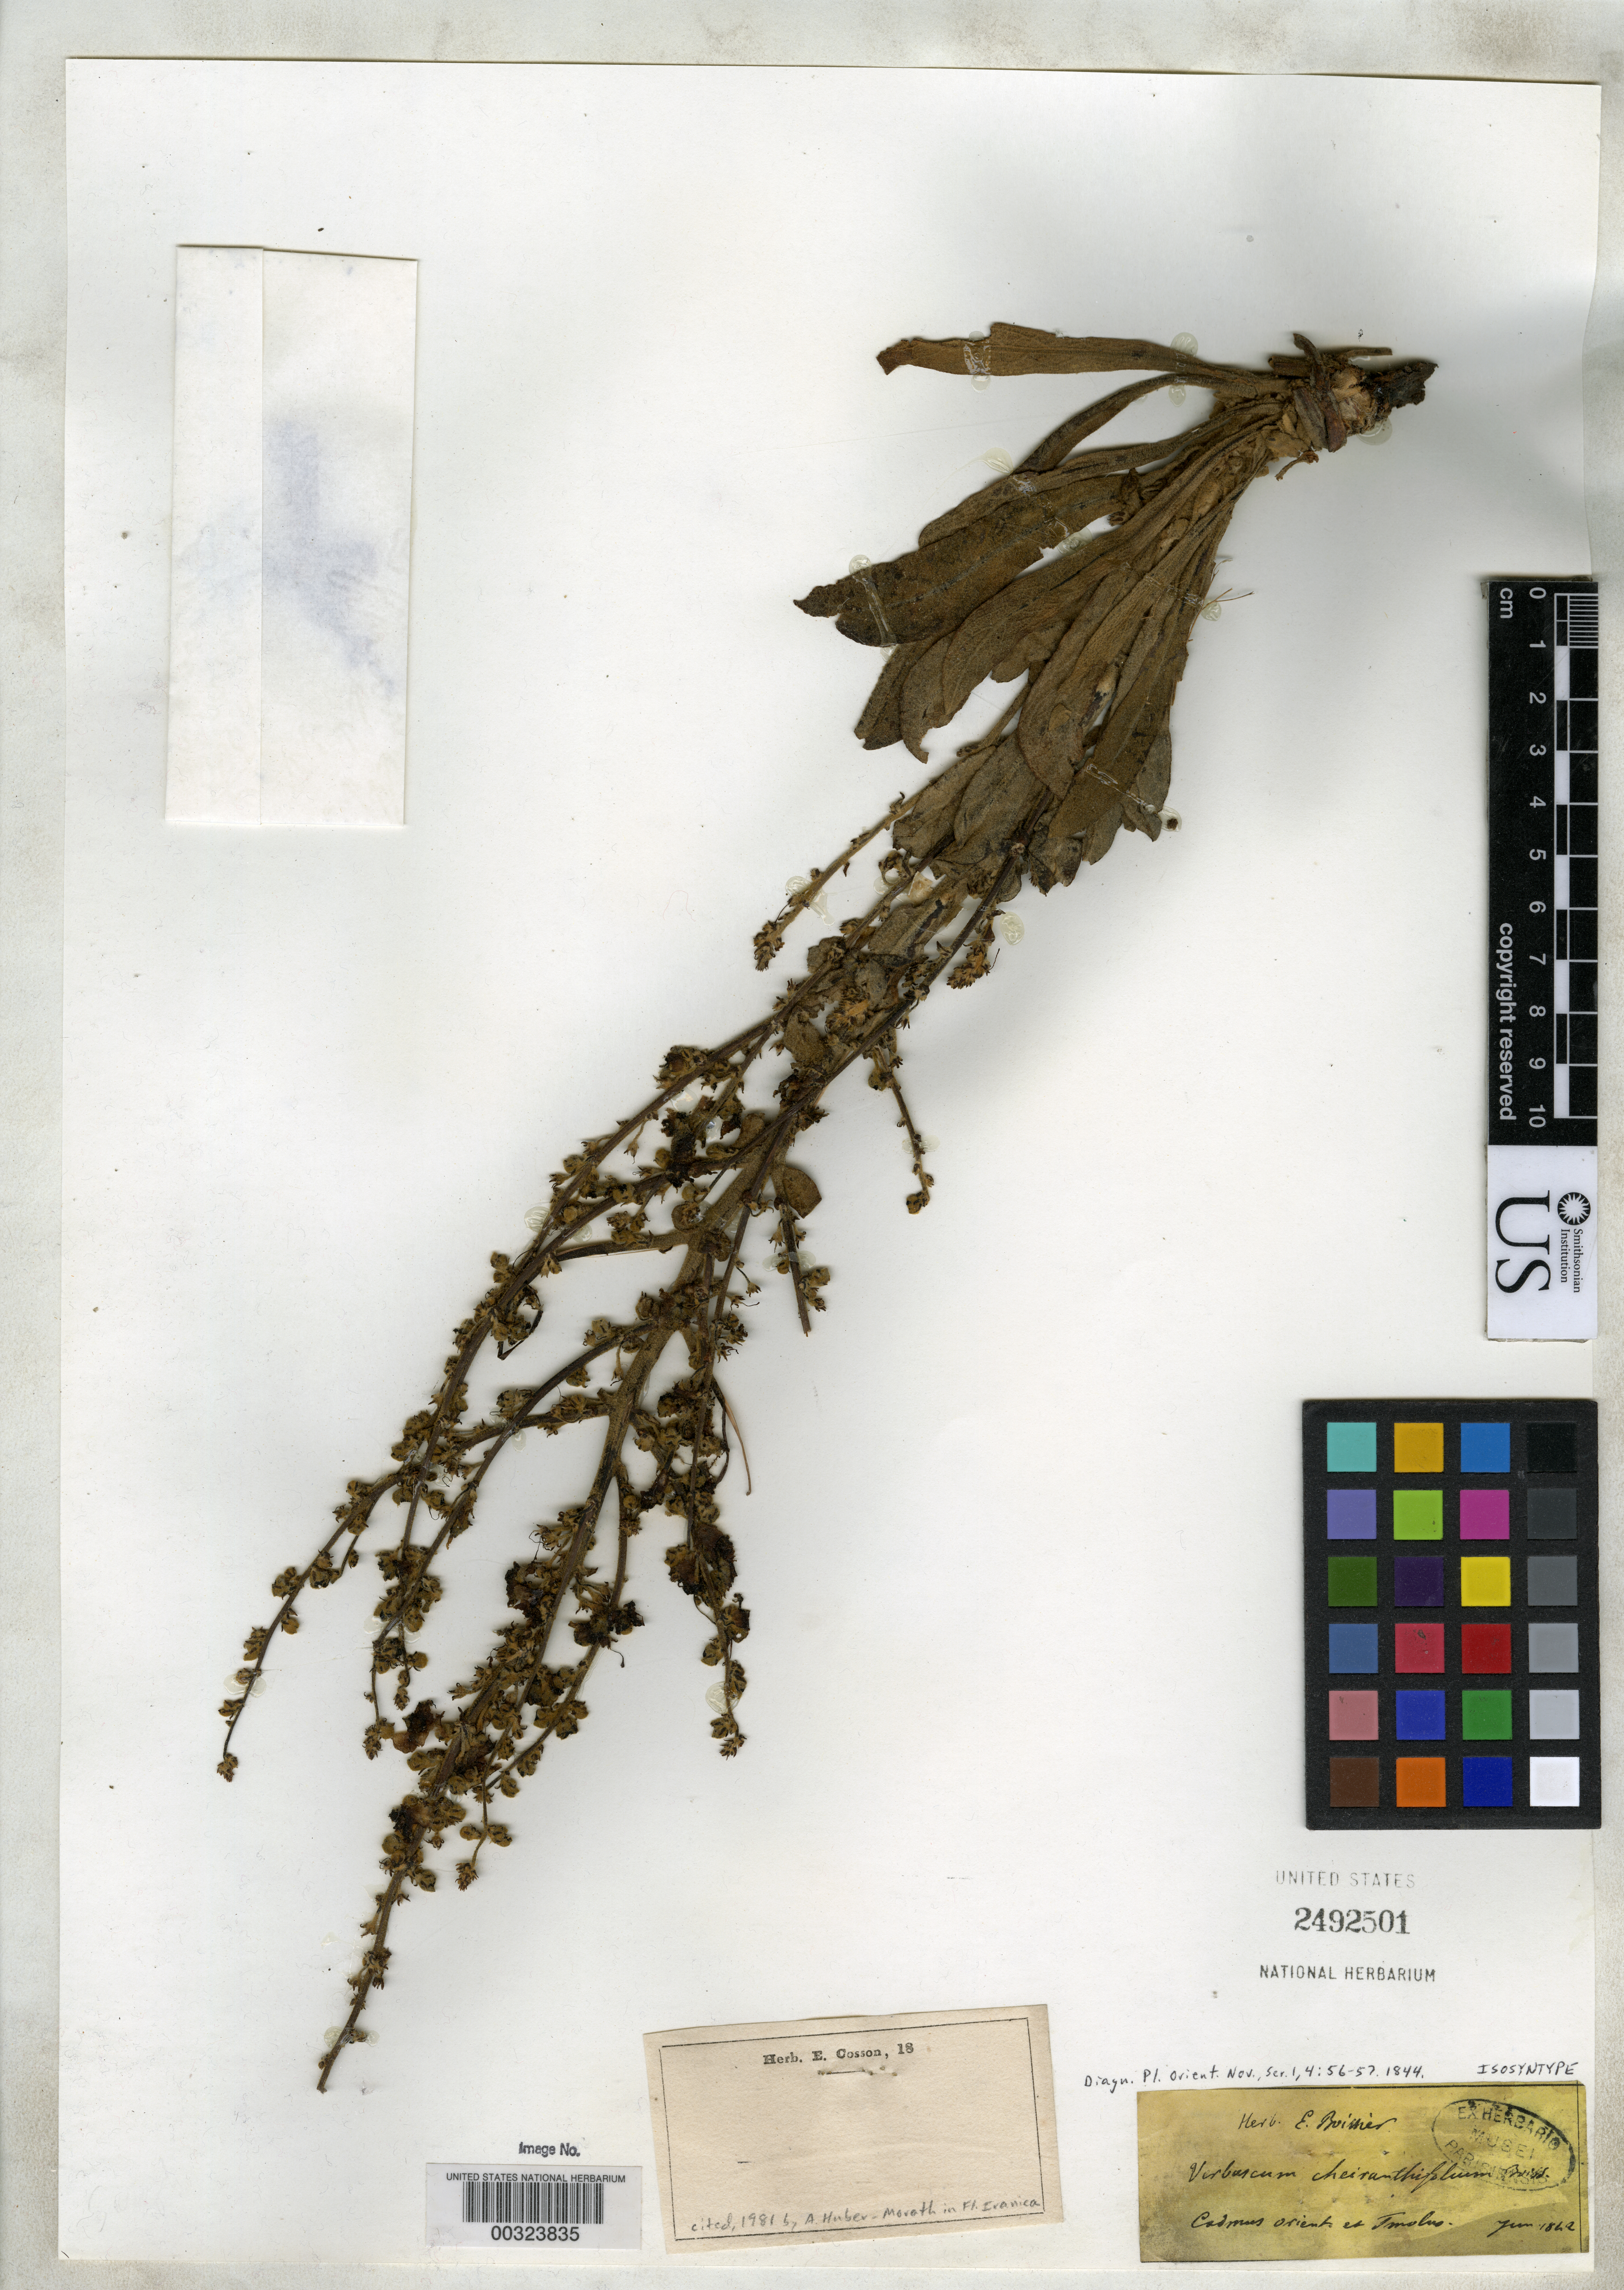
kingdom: Plantae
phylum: Tracheophyta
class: Magnoliopsida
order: Lamiales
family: Scrophulariaceae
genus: Verbascum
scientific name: Verbascum cheiranthifolium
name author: Boiss.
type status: Isosyntype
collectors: P. Boissier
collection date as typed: Jun 1842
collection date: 1842-06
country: Turkey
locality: Cadmus Orient et Tmolus.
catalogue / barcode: US 2492501